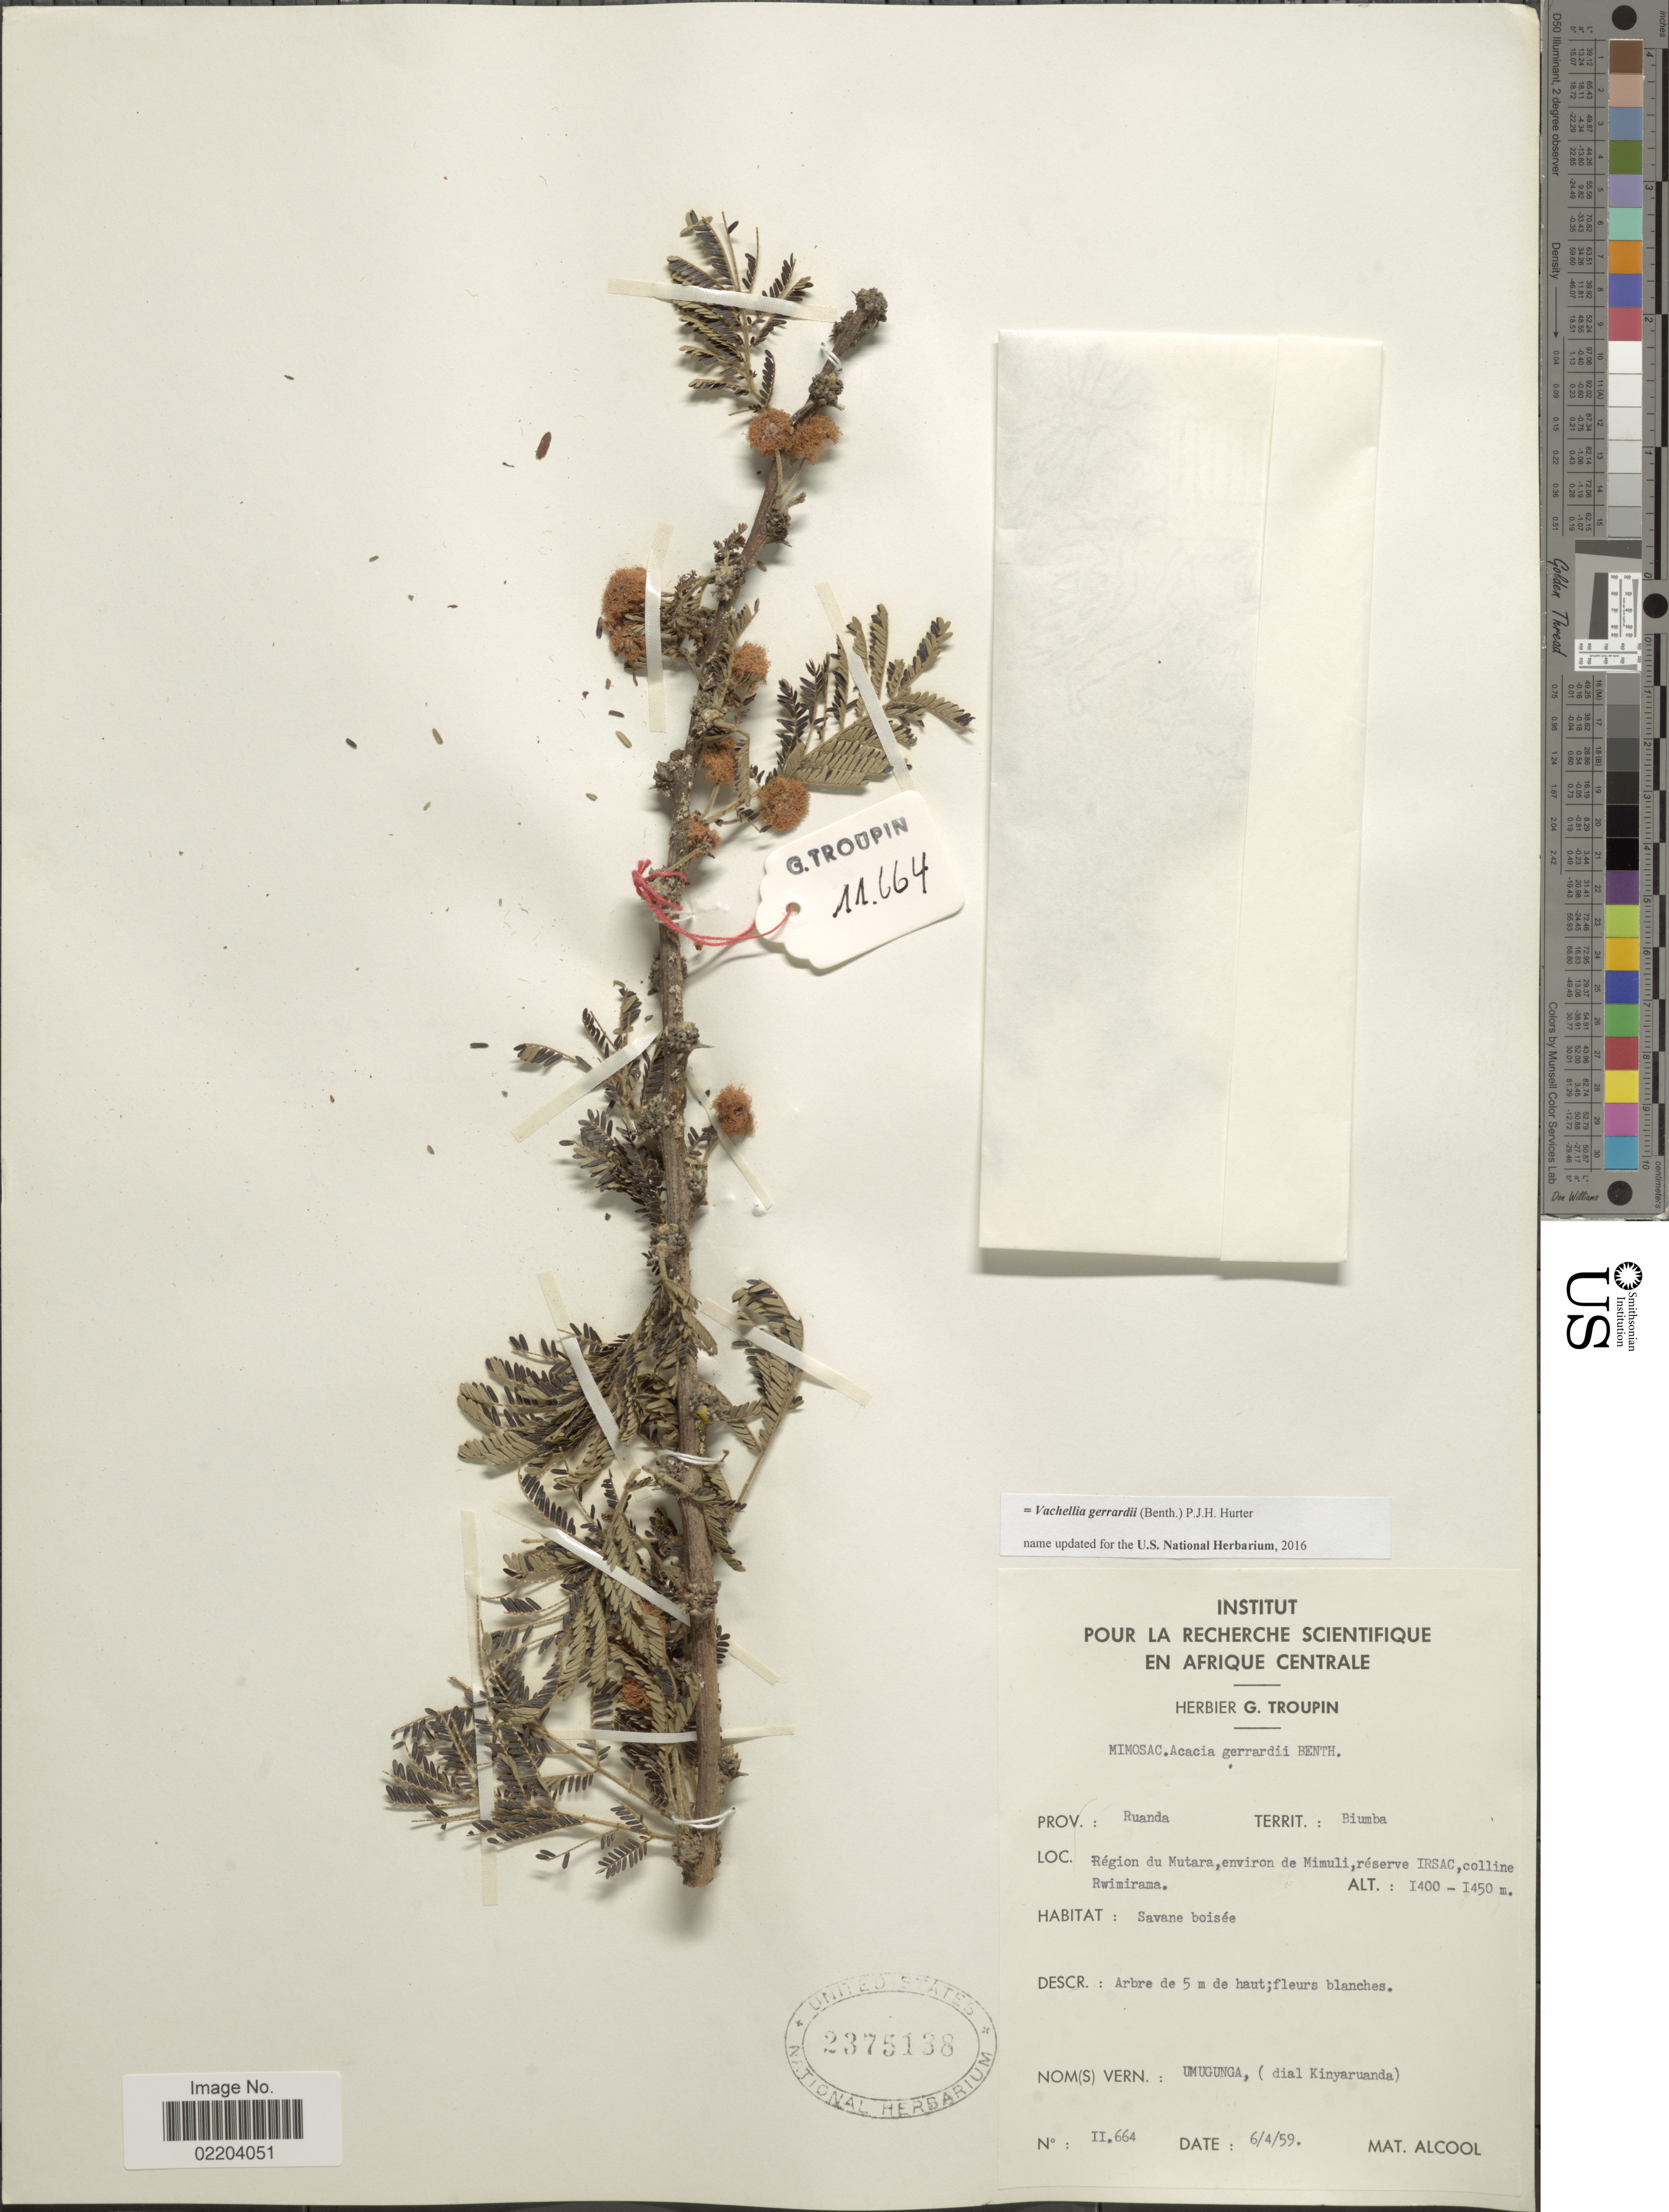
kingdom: Plantae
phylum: Tracheophyta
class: Magnoliopsida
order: Fabales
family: Fabaceae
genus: Vachellia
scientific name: Vachellia gerrardii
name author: (Benth.) P.J.H. Hurter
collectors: M. Alcool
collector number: II.664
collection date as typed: Transcribed d/m/y: 6/4/59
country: Rwanda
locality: Prov.: Ruanda. Territ.: Biumba. Région du Mutara, environ de Mimuli, réserve IRSAC, colline Rwimirama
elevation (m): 1400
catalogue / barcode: US 2375138